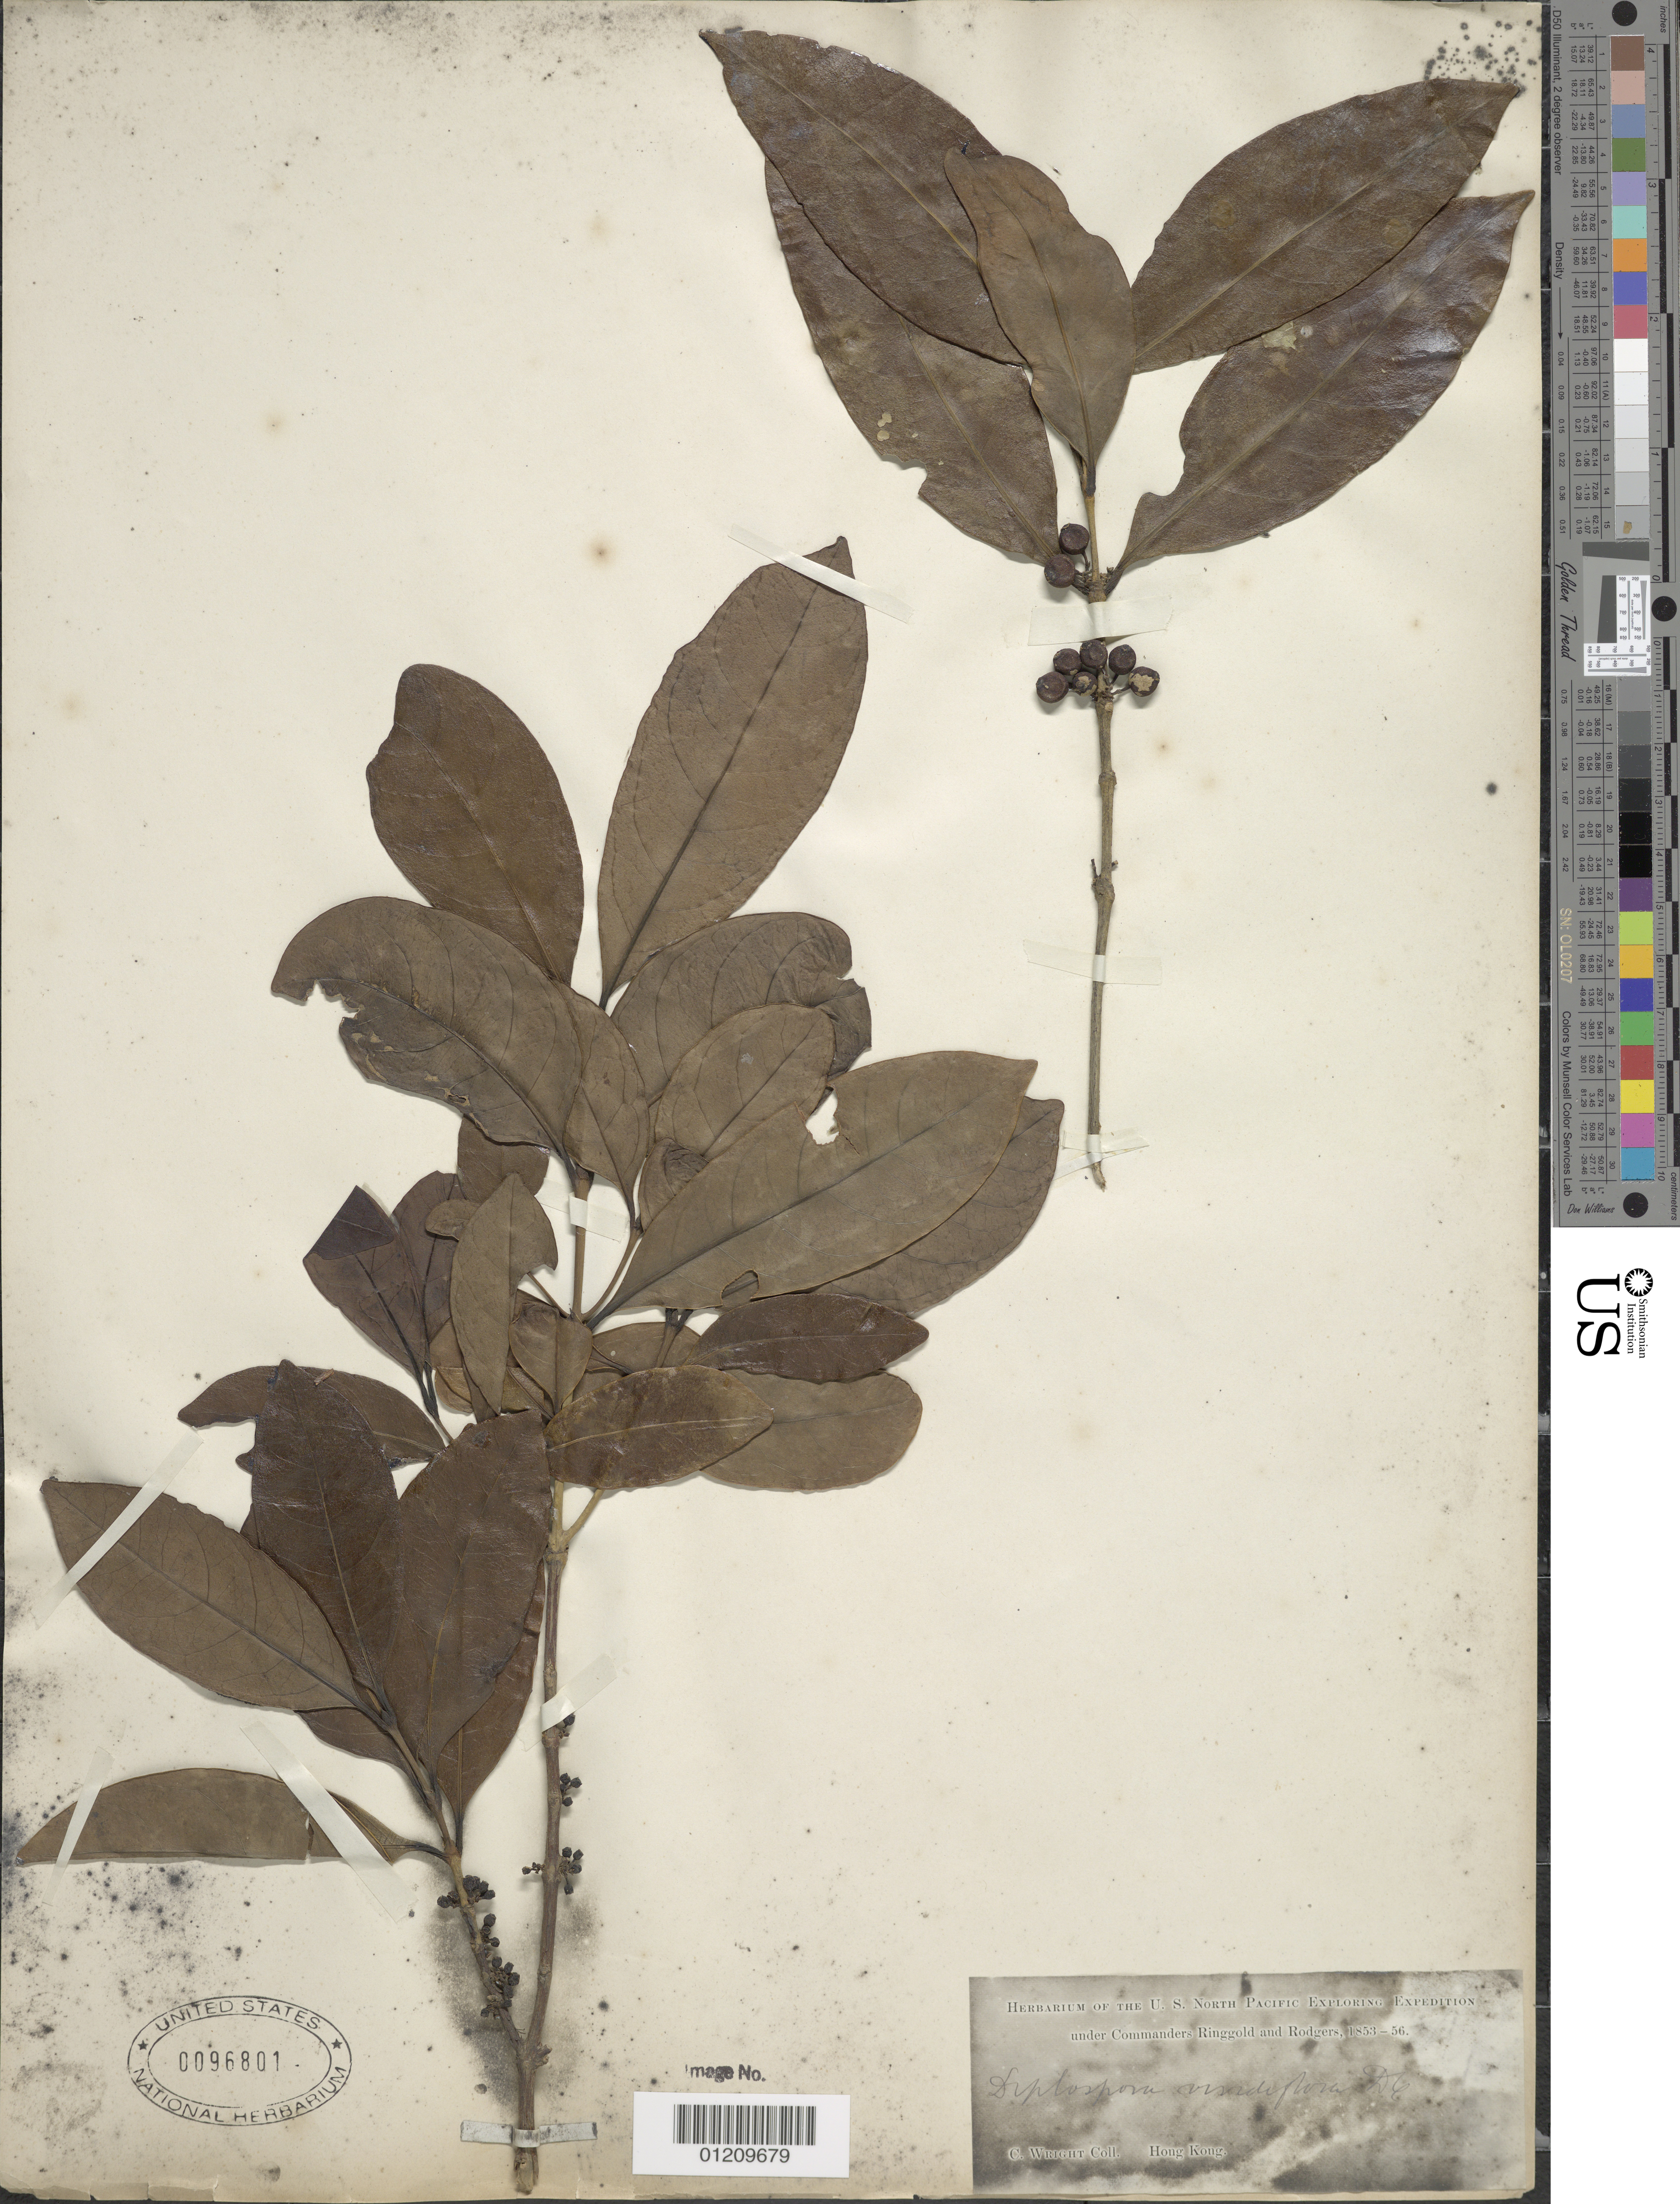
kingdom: Plantae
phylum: Tracheophyta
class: Magnoliopsida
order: Gentianales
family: Rubiaceae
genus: Tricalysia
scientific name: Tricalysia dubia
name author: (Lindl.) Ohwi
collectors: C. Wright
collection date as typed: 1853 to -- -- 1856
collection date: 1853/1856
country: China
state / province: Hong Kong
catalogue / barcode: US 96801